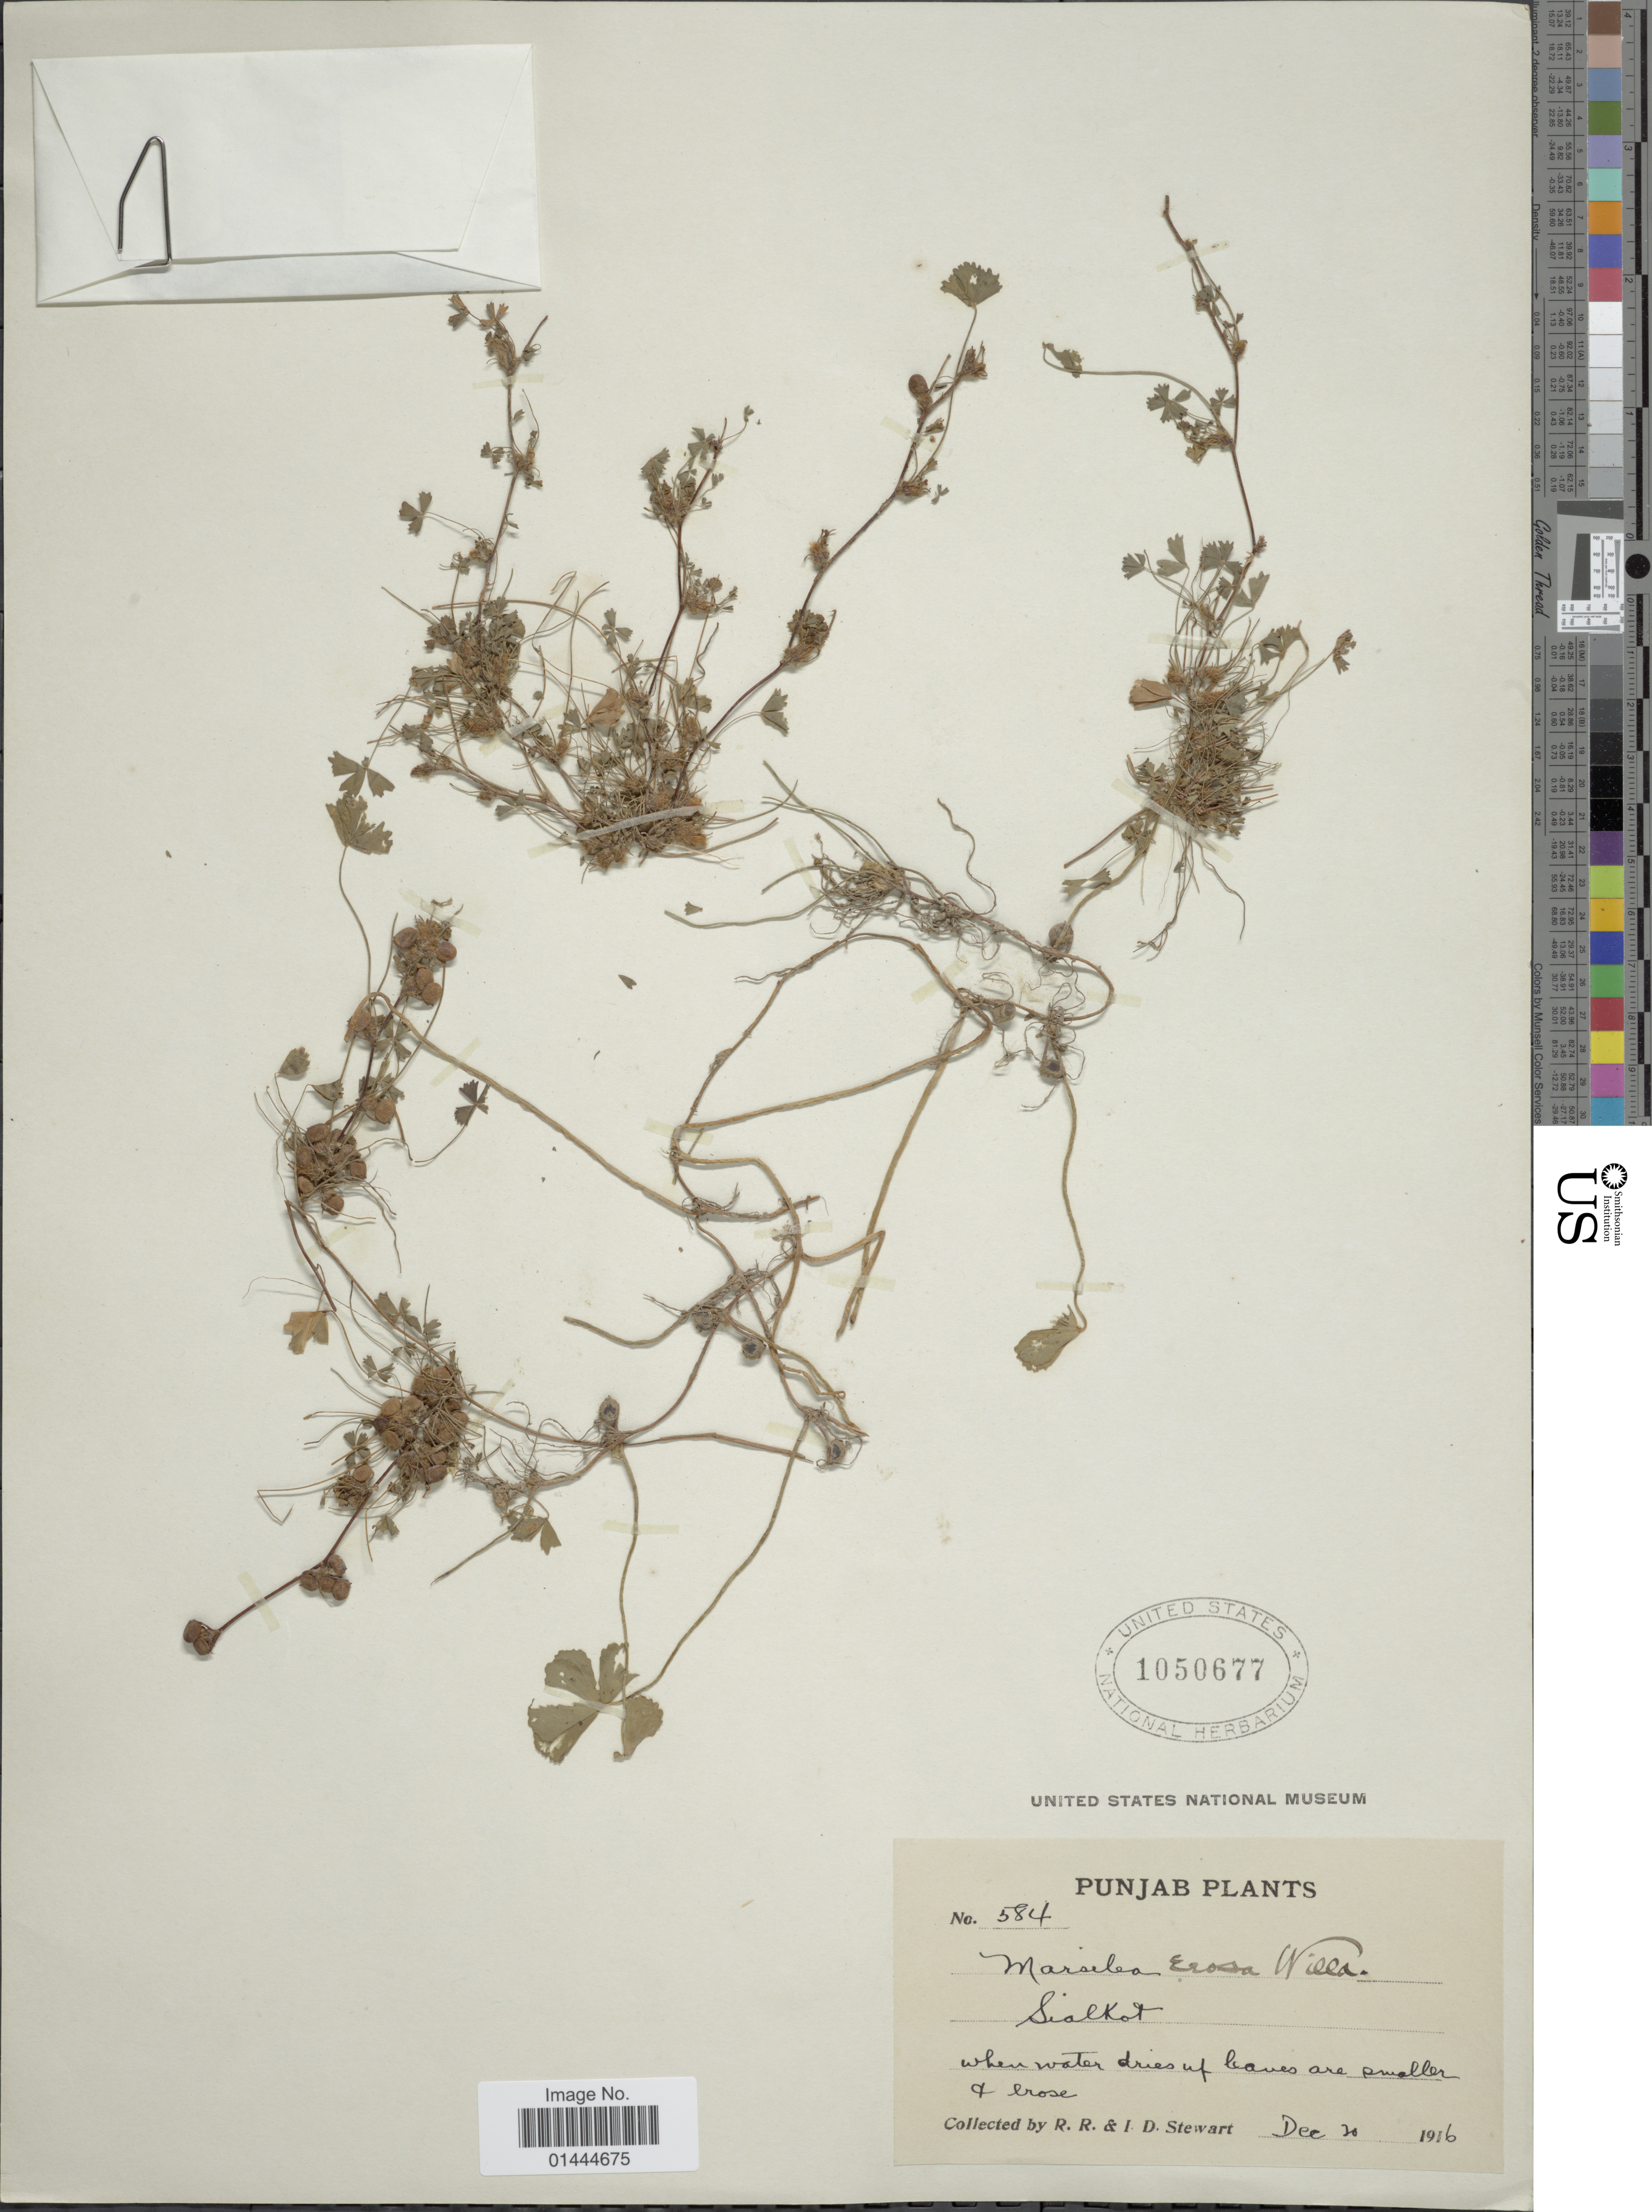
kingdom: Plantae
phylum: Tracheophyta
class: Polypodiopsida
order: Salviniales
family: Marsileaceae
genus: Marsilea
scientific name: Marsilea erosa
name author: Willd.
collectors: R. R. Stewart & I. Stewart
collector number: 584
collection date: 1916-12-20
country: Pakistan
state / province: Punjab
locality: Sialkot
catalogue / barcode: US 1050677